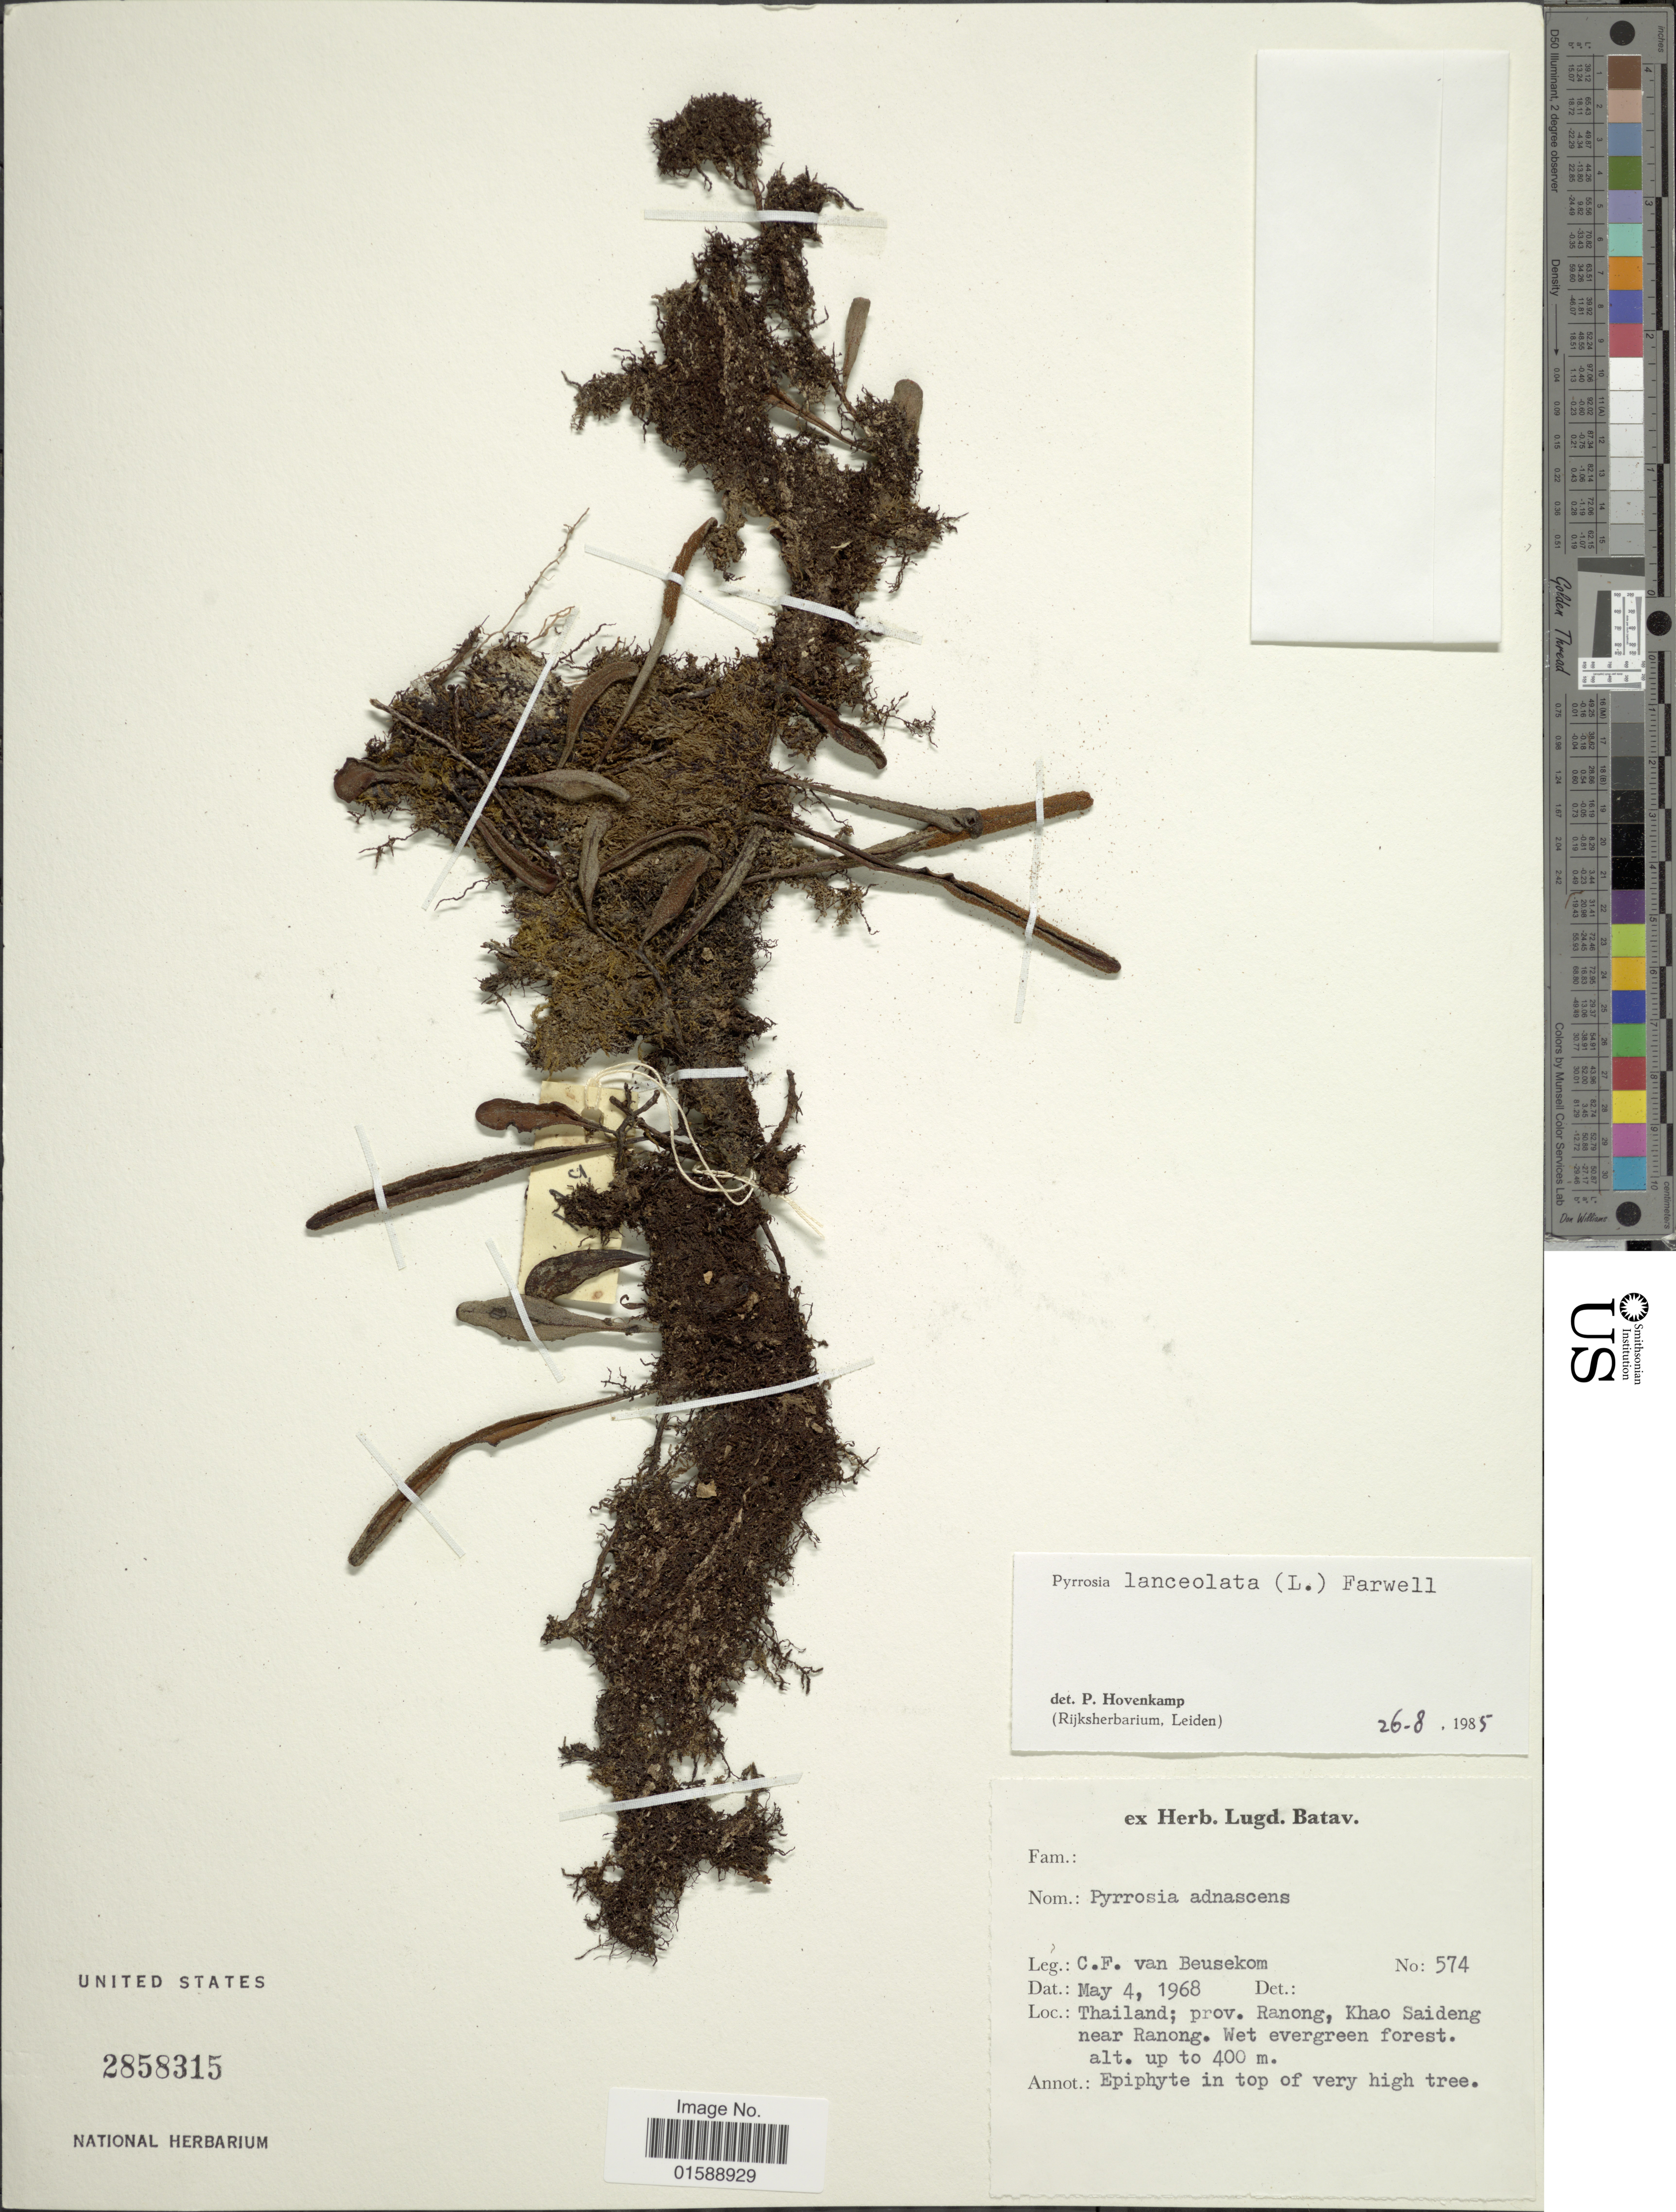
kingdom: Plantae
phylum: Tracheophyta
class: Polypodiopsida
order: Polypodiales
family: Polypodiaceae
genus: Pyrrosia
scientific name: Pyrrosia lanceolata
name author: (L.) Farw.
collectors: C. van Beusecom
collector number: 574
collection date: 1968-05-04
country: Thailand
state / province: Ranong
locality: Khao Saideng near Ranong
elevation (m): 0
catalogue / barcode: US 2858315